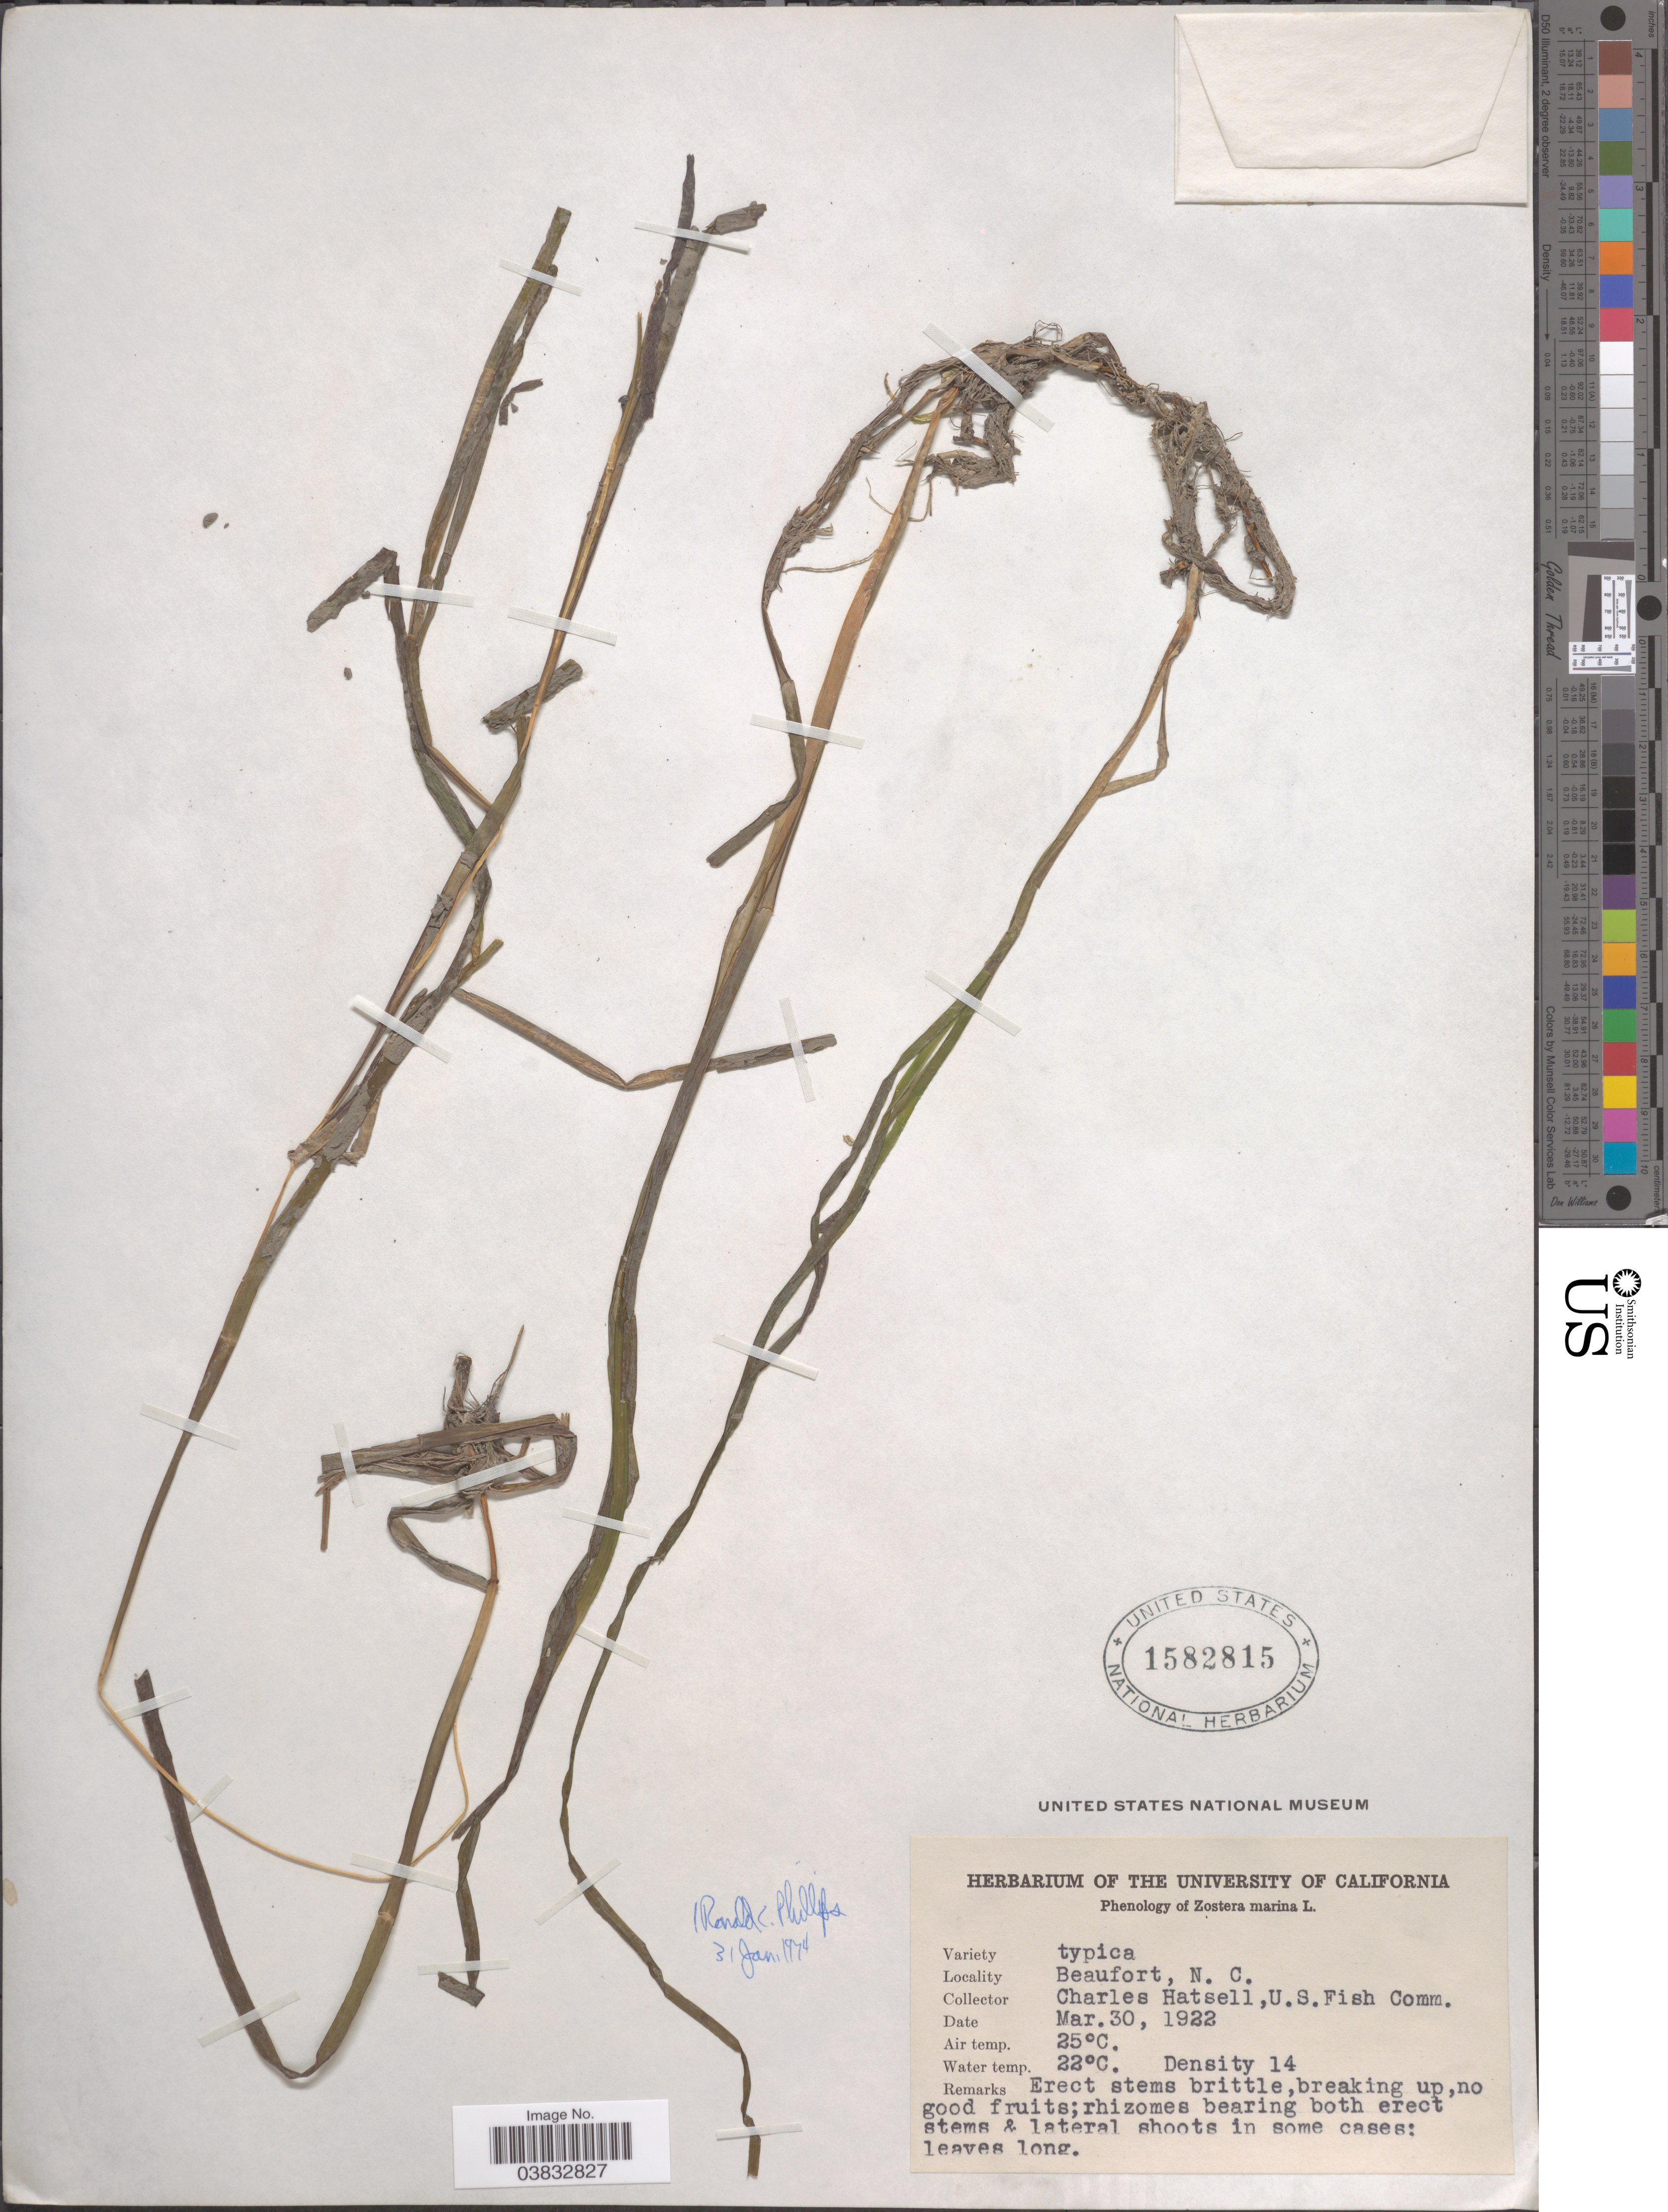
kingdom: Plantae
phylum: Tracheophyta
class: Liliopsida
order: Alismatales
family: Zosteraceae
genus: Zostera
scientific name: Zostera marina var. typica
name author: L.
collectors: C. Hatsell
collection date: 1922-03-30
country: United States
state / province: North Carolina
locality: Beaufort.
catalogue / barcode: US 1582815